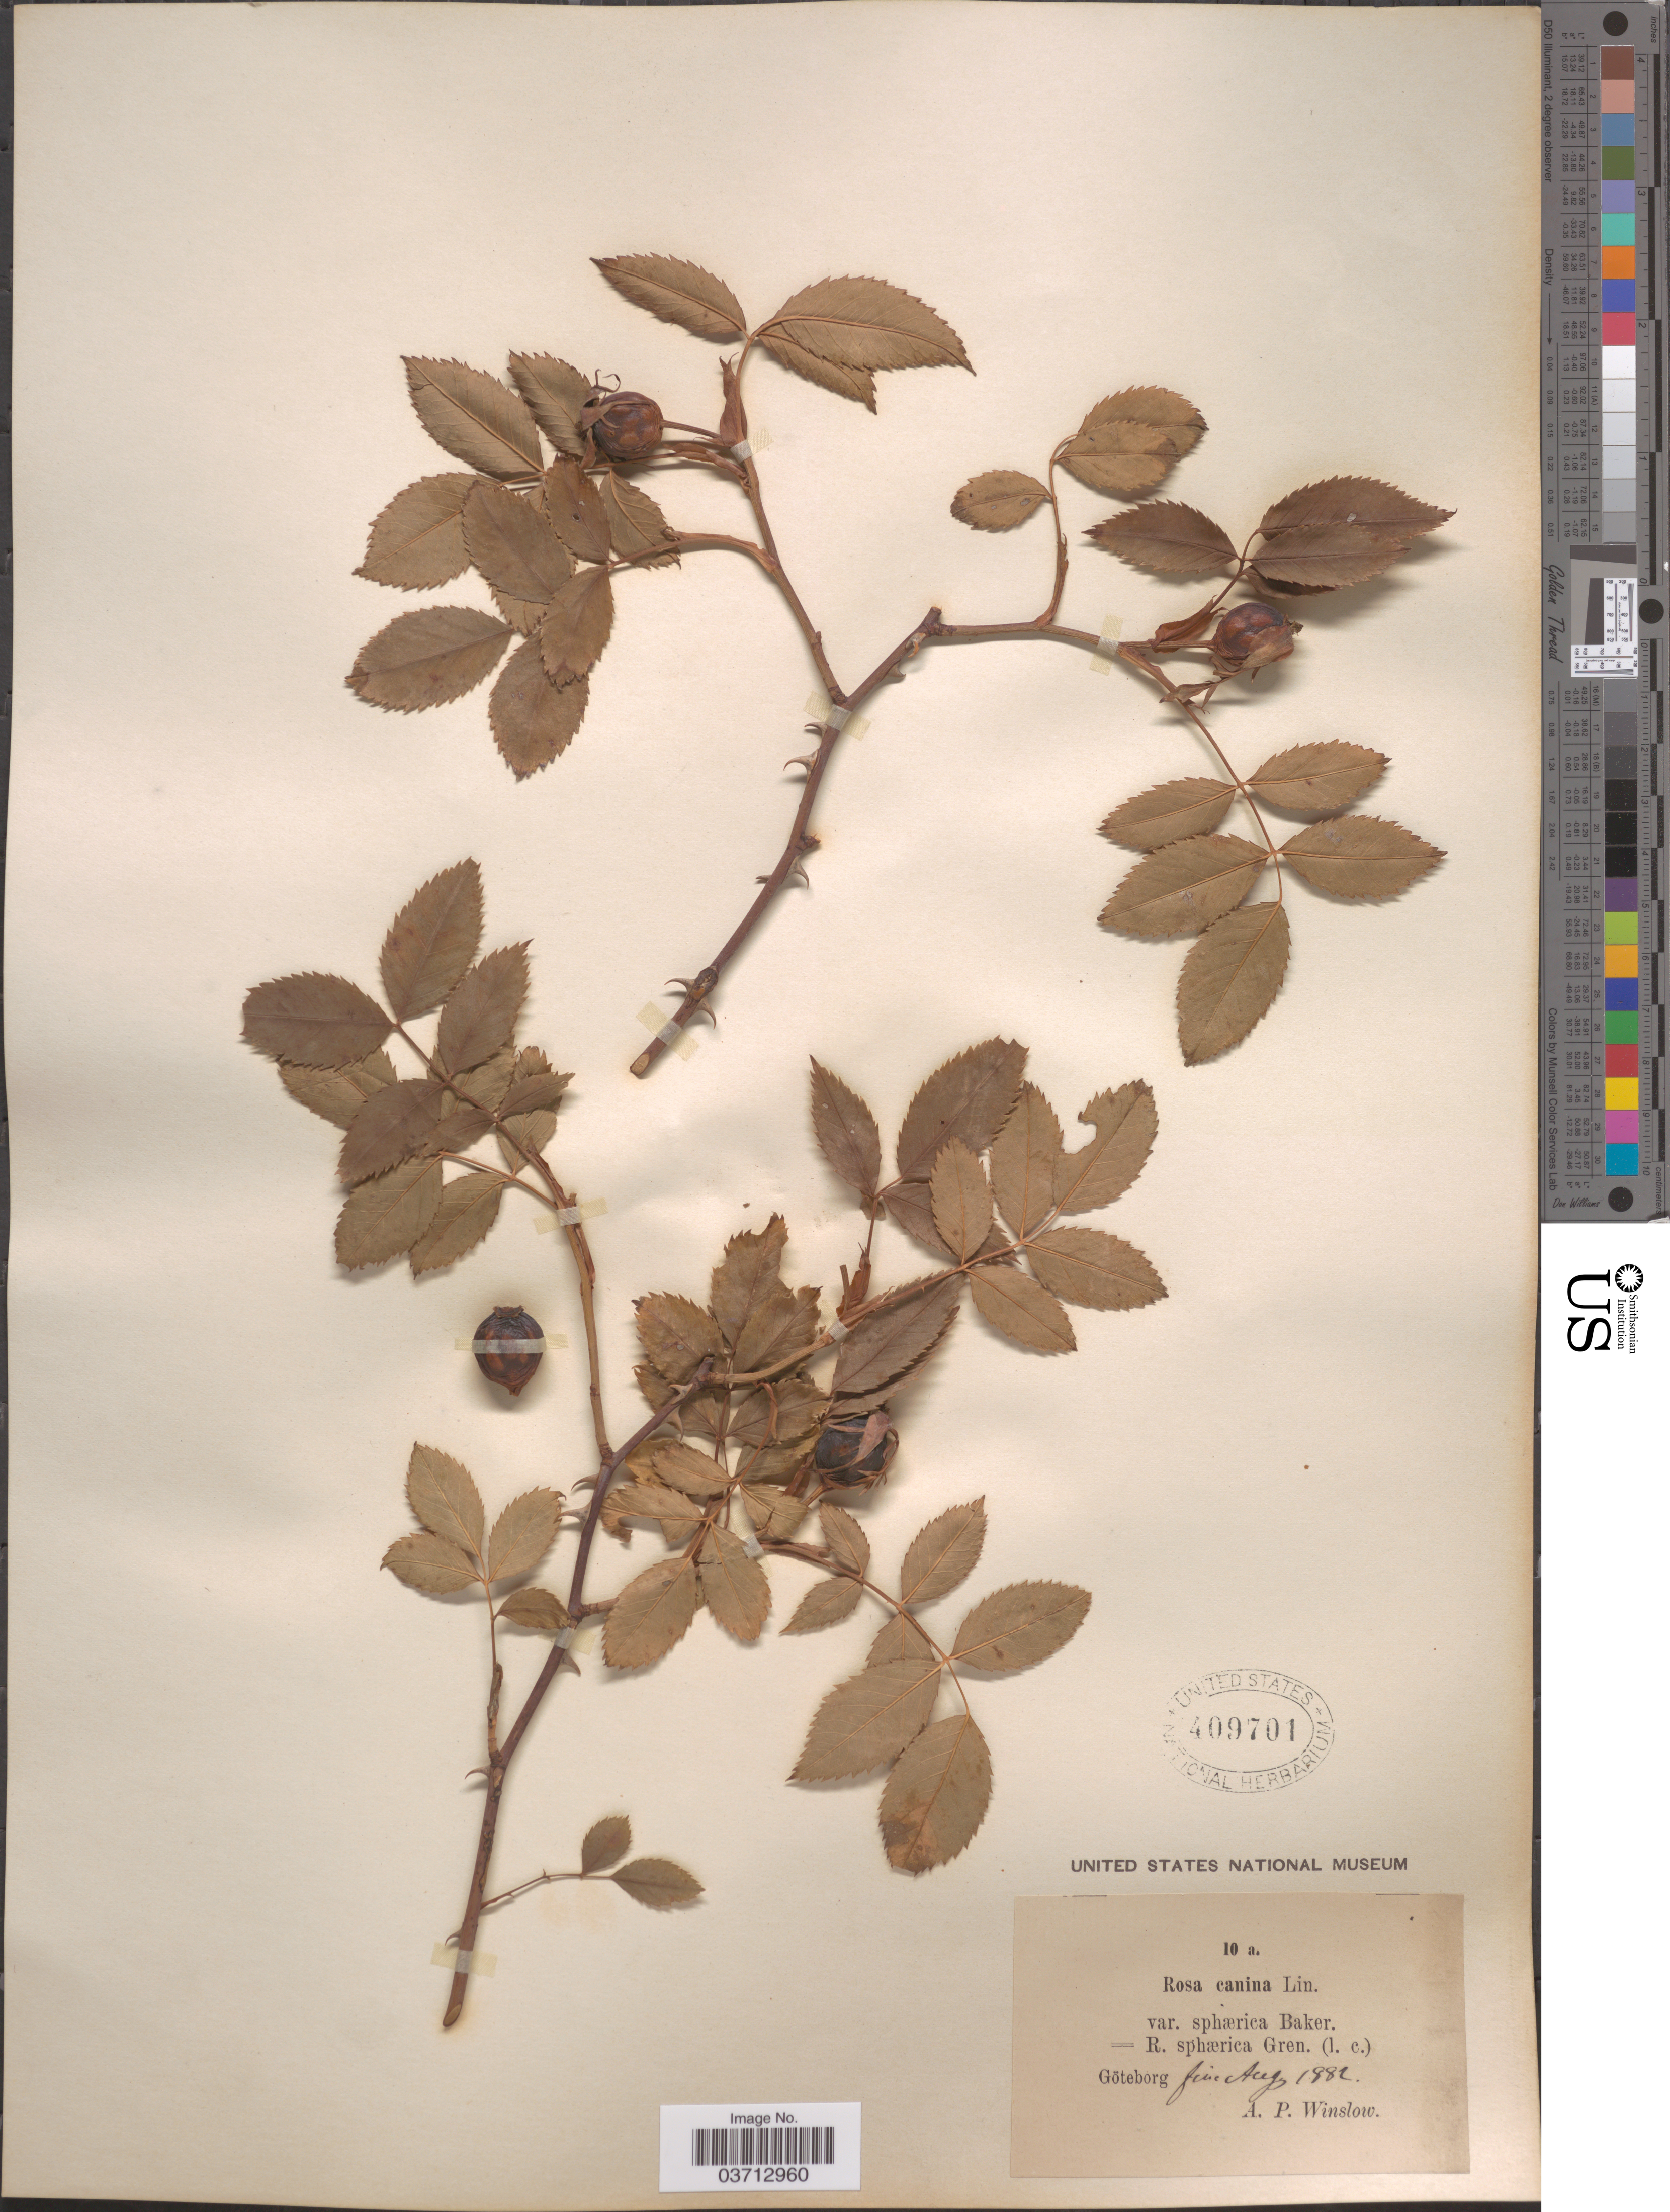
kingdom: Plantae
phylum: Tracheophyta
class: Magnoliopsida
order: Rosales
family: Rosaceae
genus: Rosa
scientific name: Rosa canina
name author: L.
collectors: A. Winslow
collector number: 10a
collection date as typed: fine Aug, 1882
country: Sweden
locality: Göteborg.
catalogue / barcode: US 409701